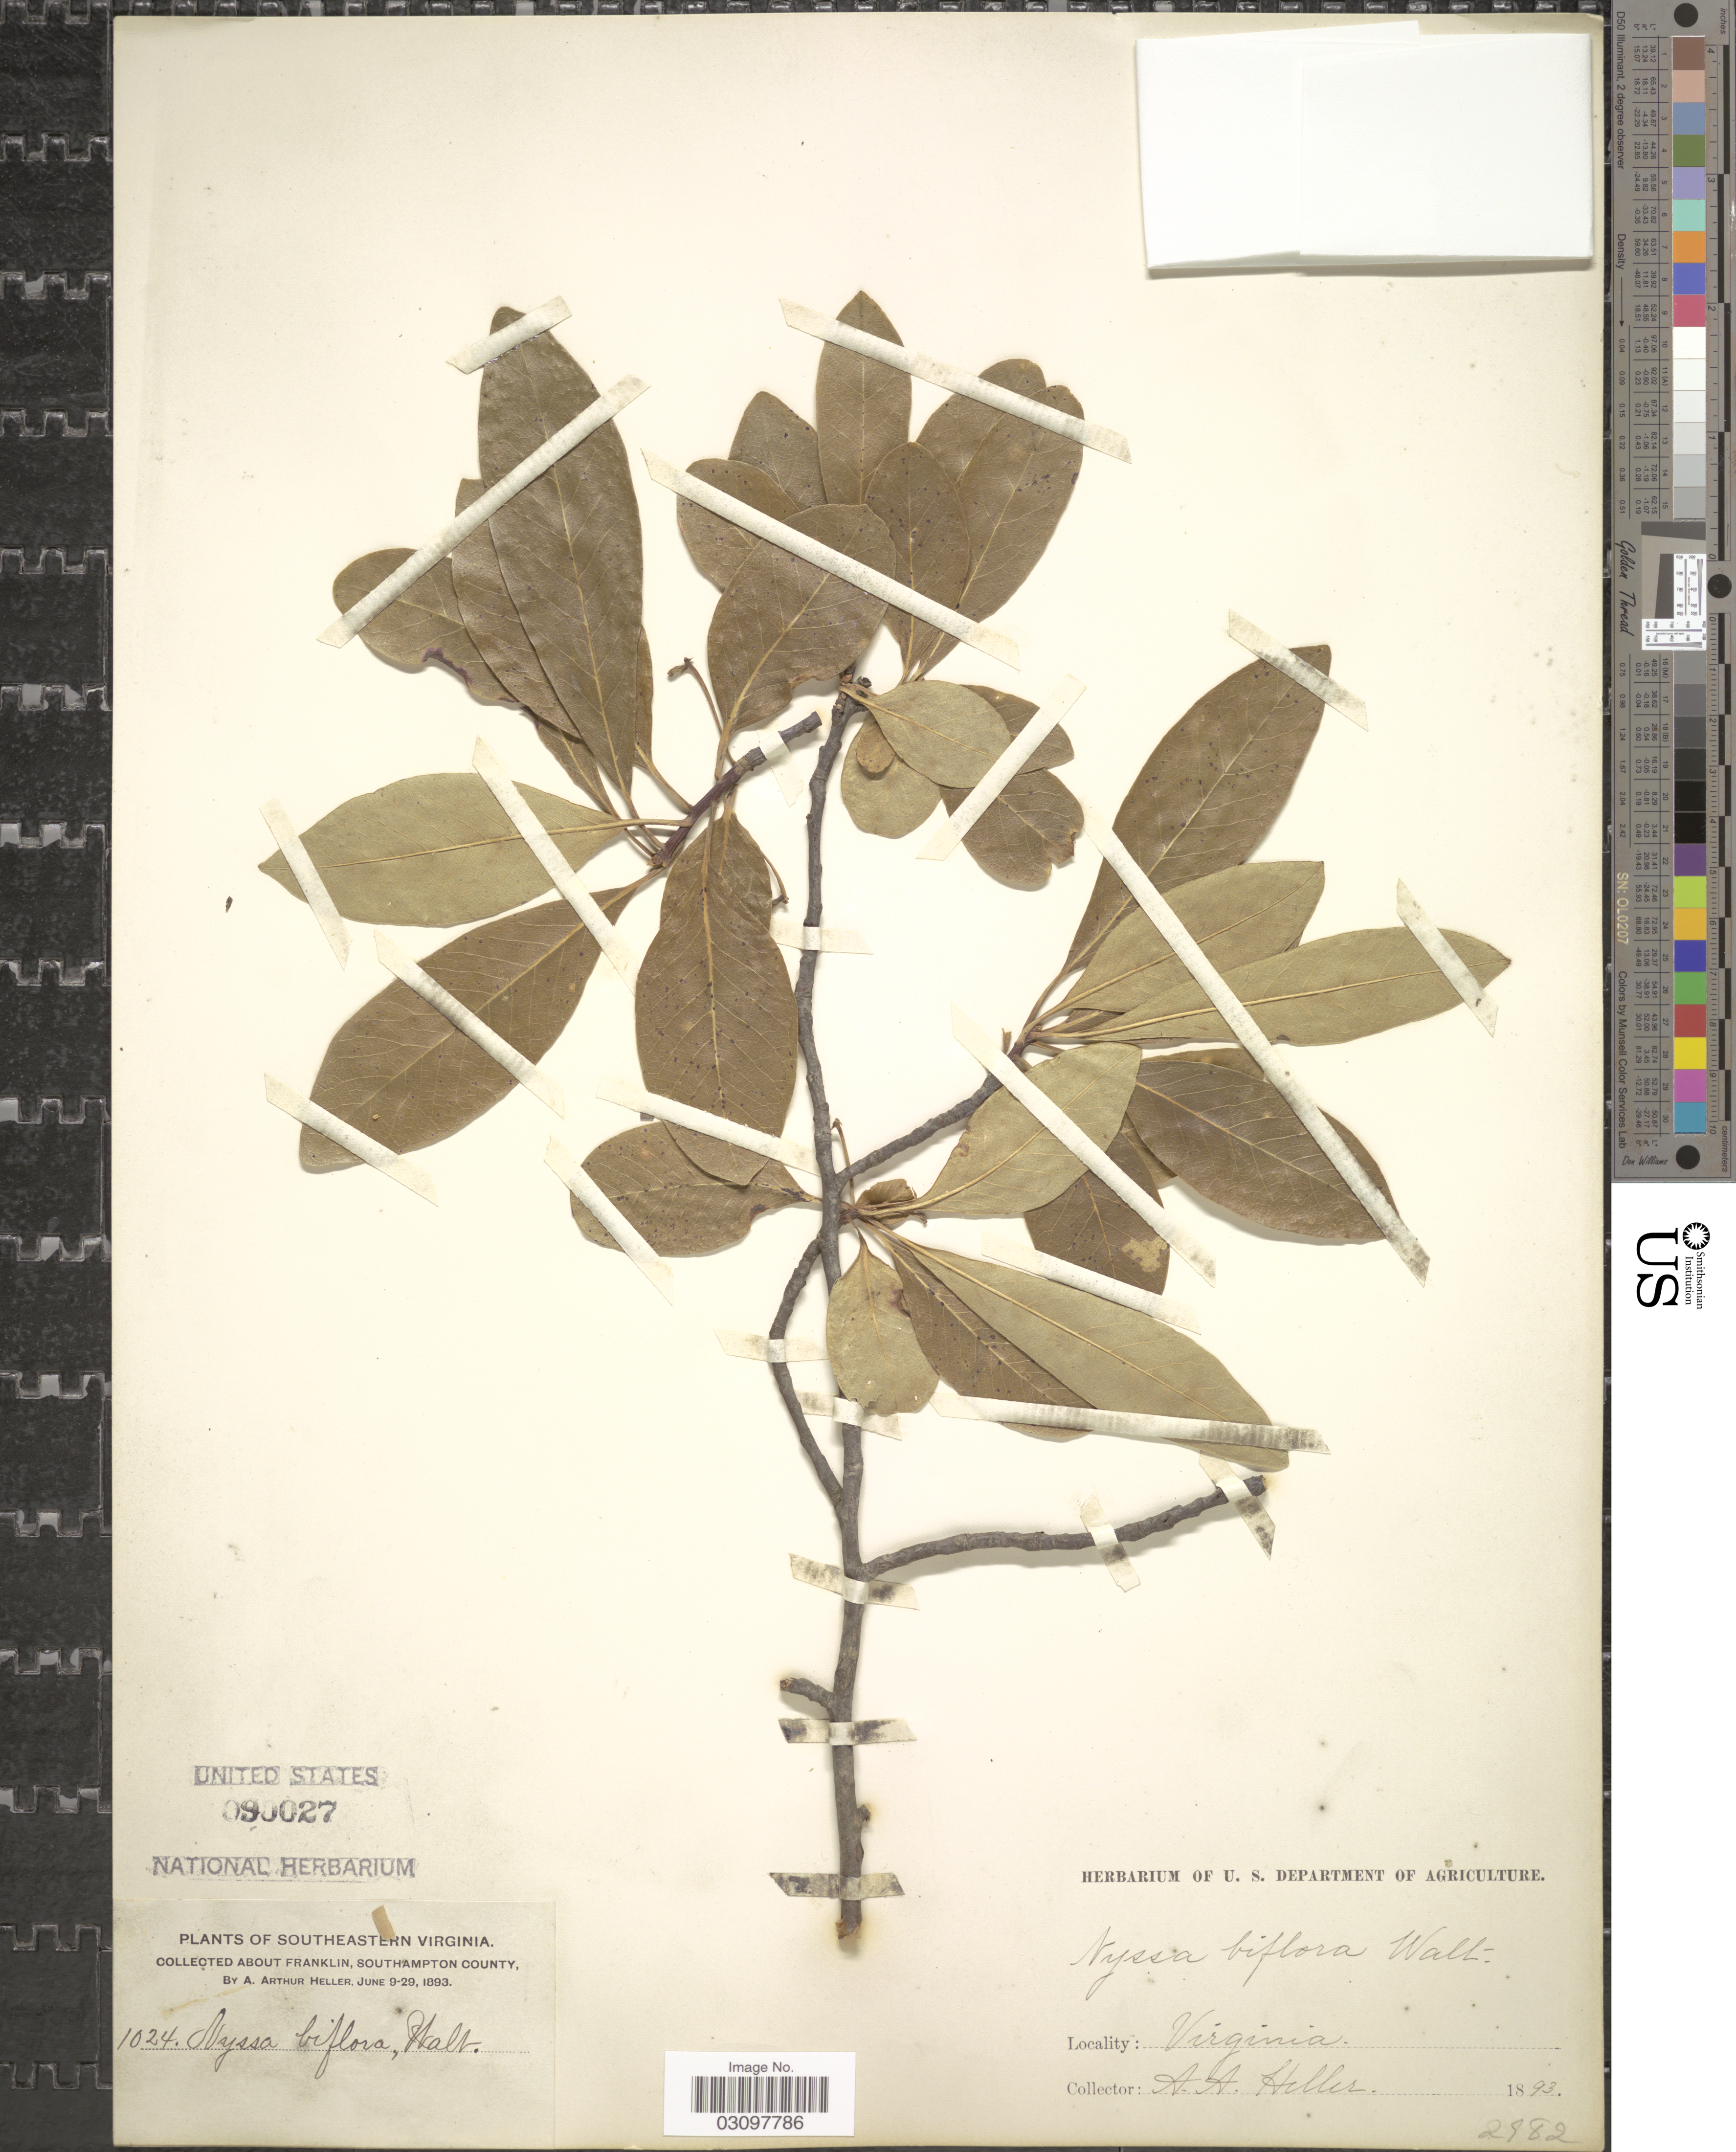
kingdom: Plantae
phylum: Tracheophyta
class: Magnoliopsida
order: Cornales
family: Nyssaceae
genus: Nyssa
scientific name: Nyssa biflora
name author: Walter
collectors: A. A. Heller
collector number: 1024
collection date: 1893-06-09/1893-06-29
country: United States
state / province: Virginia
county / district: Southampton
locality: Southeastern Virginia. About Franklin, Southampton County.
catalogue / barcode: US 90027